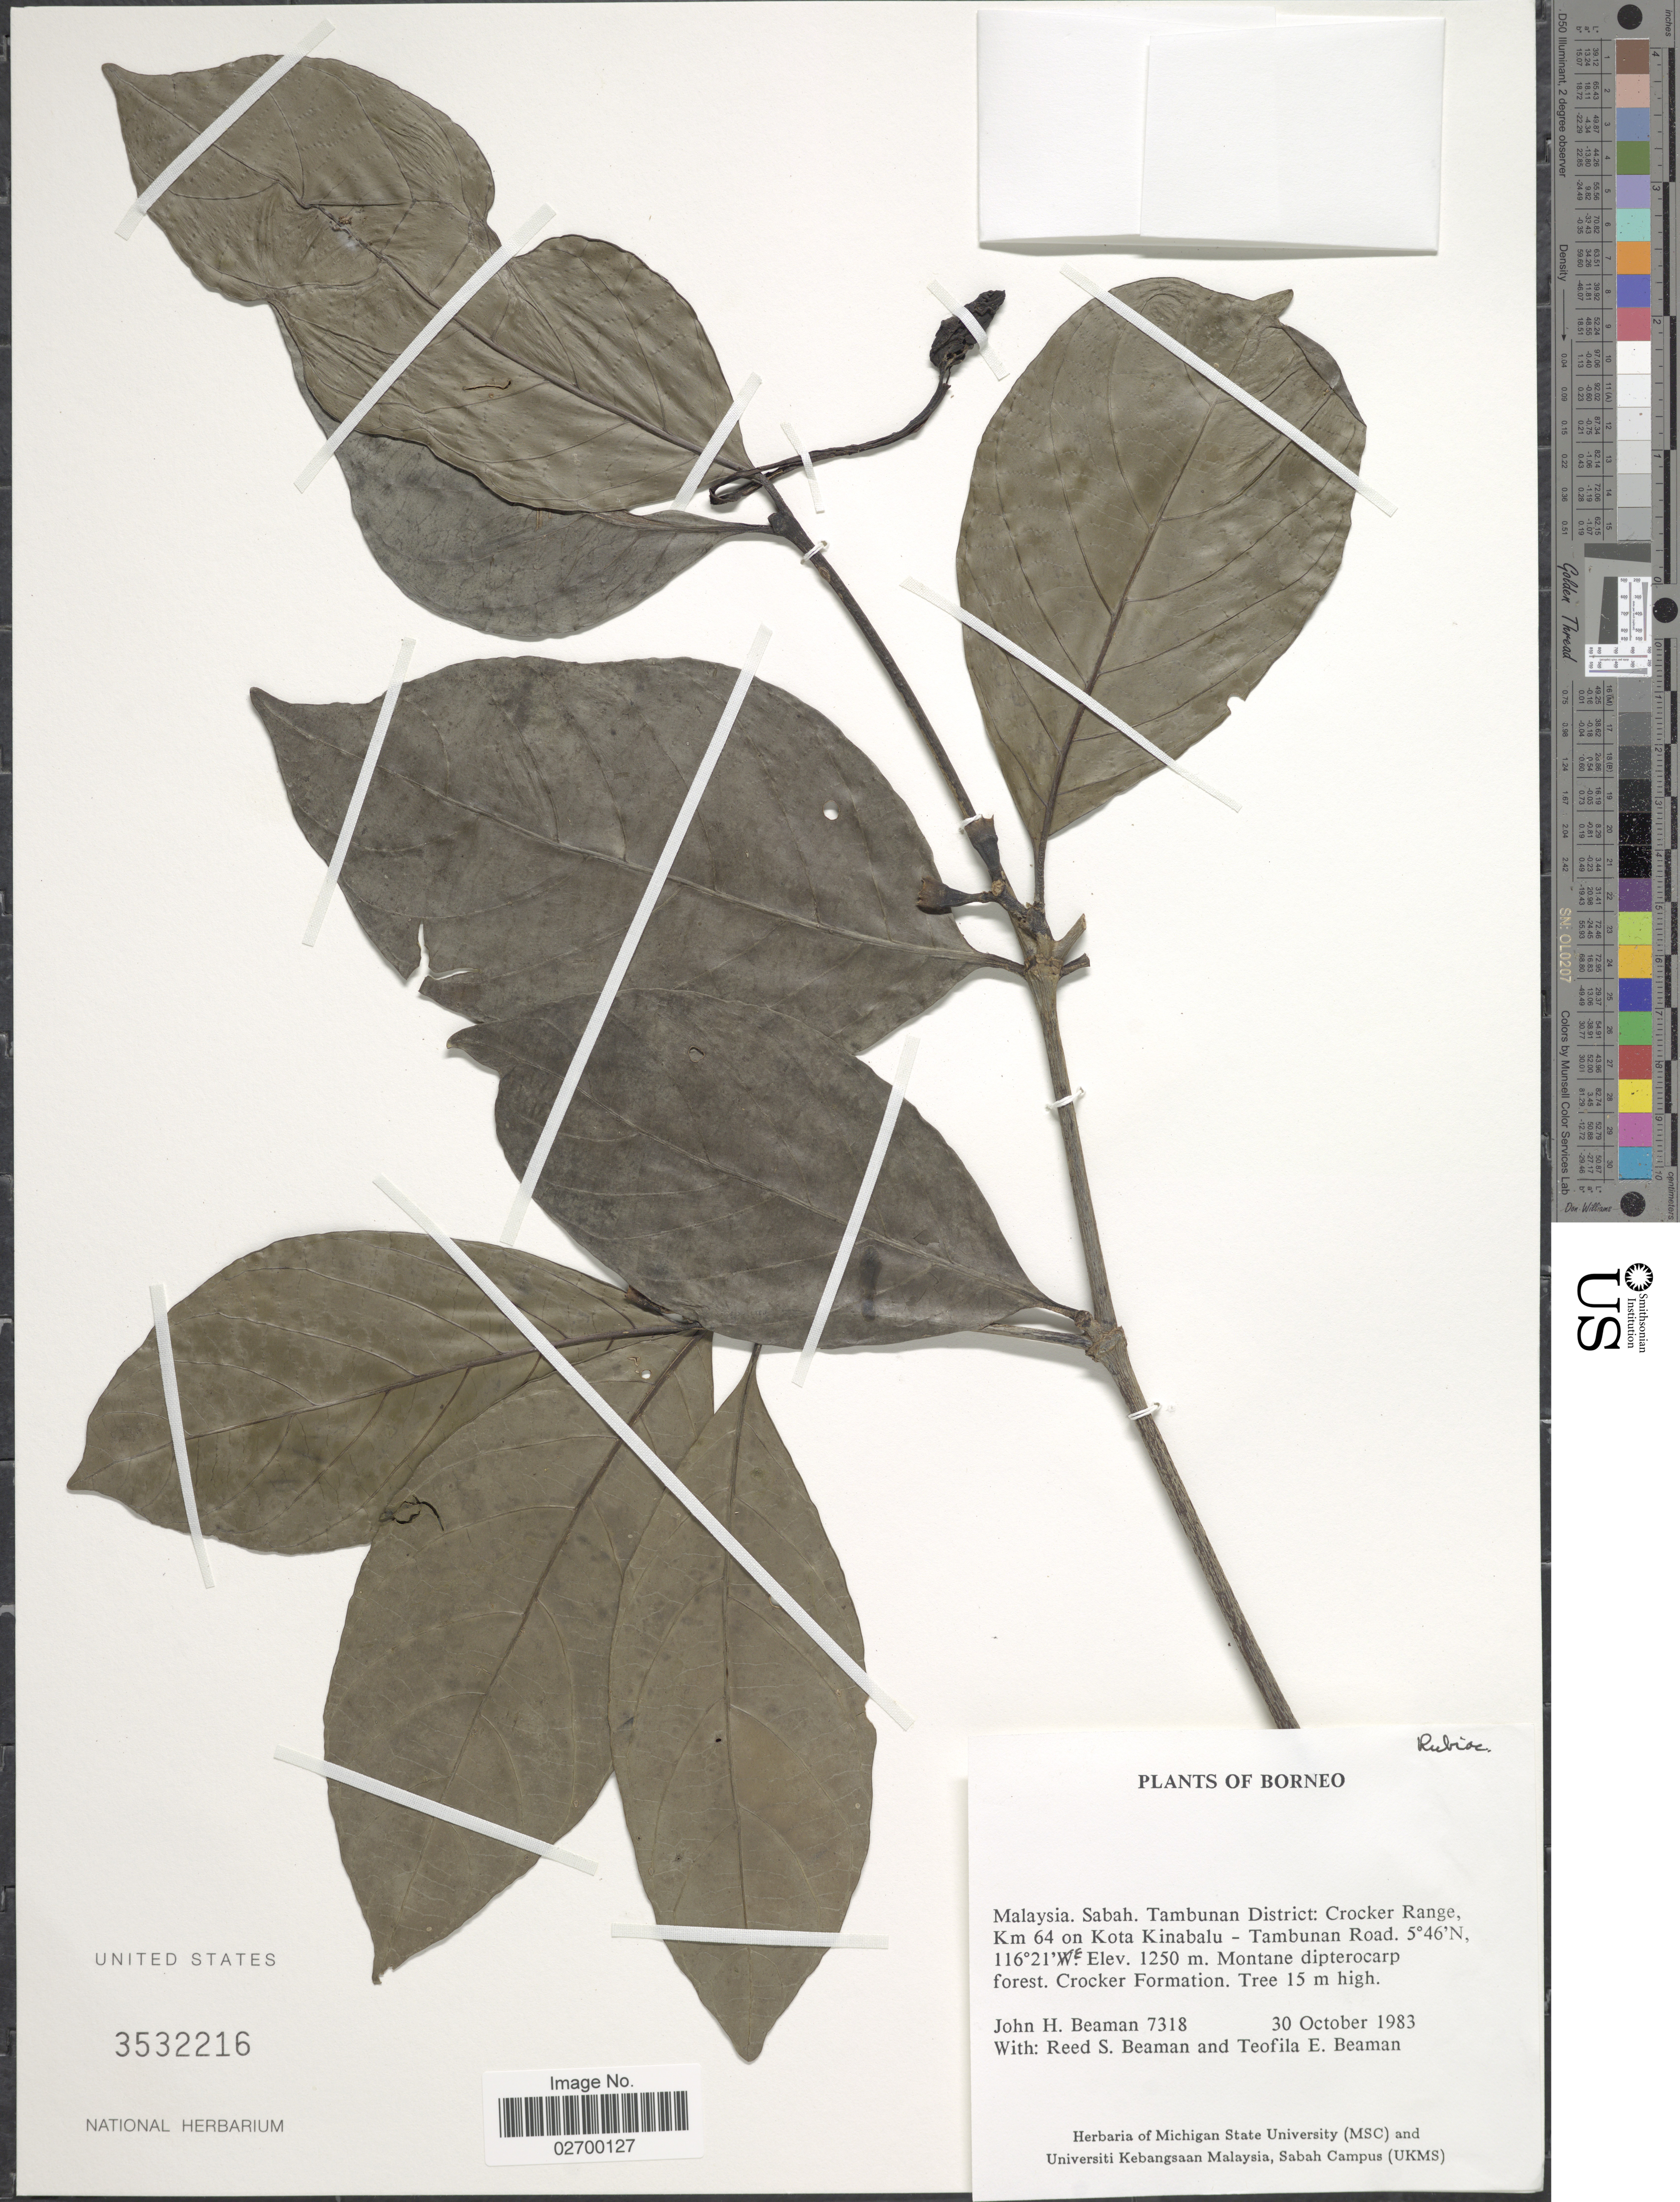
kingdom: Plantae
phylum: Tracheophyta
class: Magnoliopsida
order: Gentianales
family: Rubiaceae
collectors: J. H. Beaman, R. S. Beaman & T. E. Beaman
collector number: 7318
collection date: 1983-10-30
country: Malaysia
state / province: Sabah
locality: Borneo. Tambunan District: Crocker Range Km 64 on Kota Kinabalu - Tambunan Road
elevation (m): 1250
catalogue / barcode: US 3532216